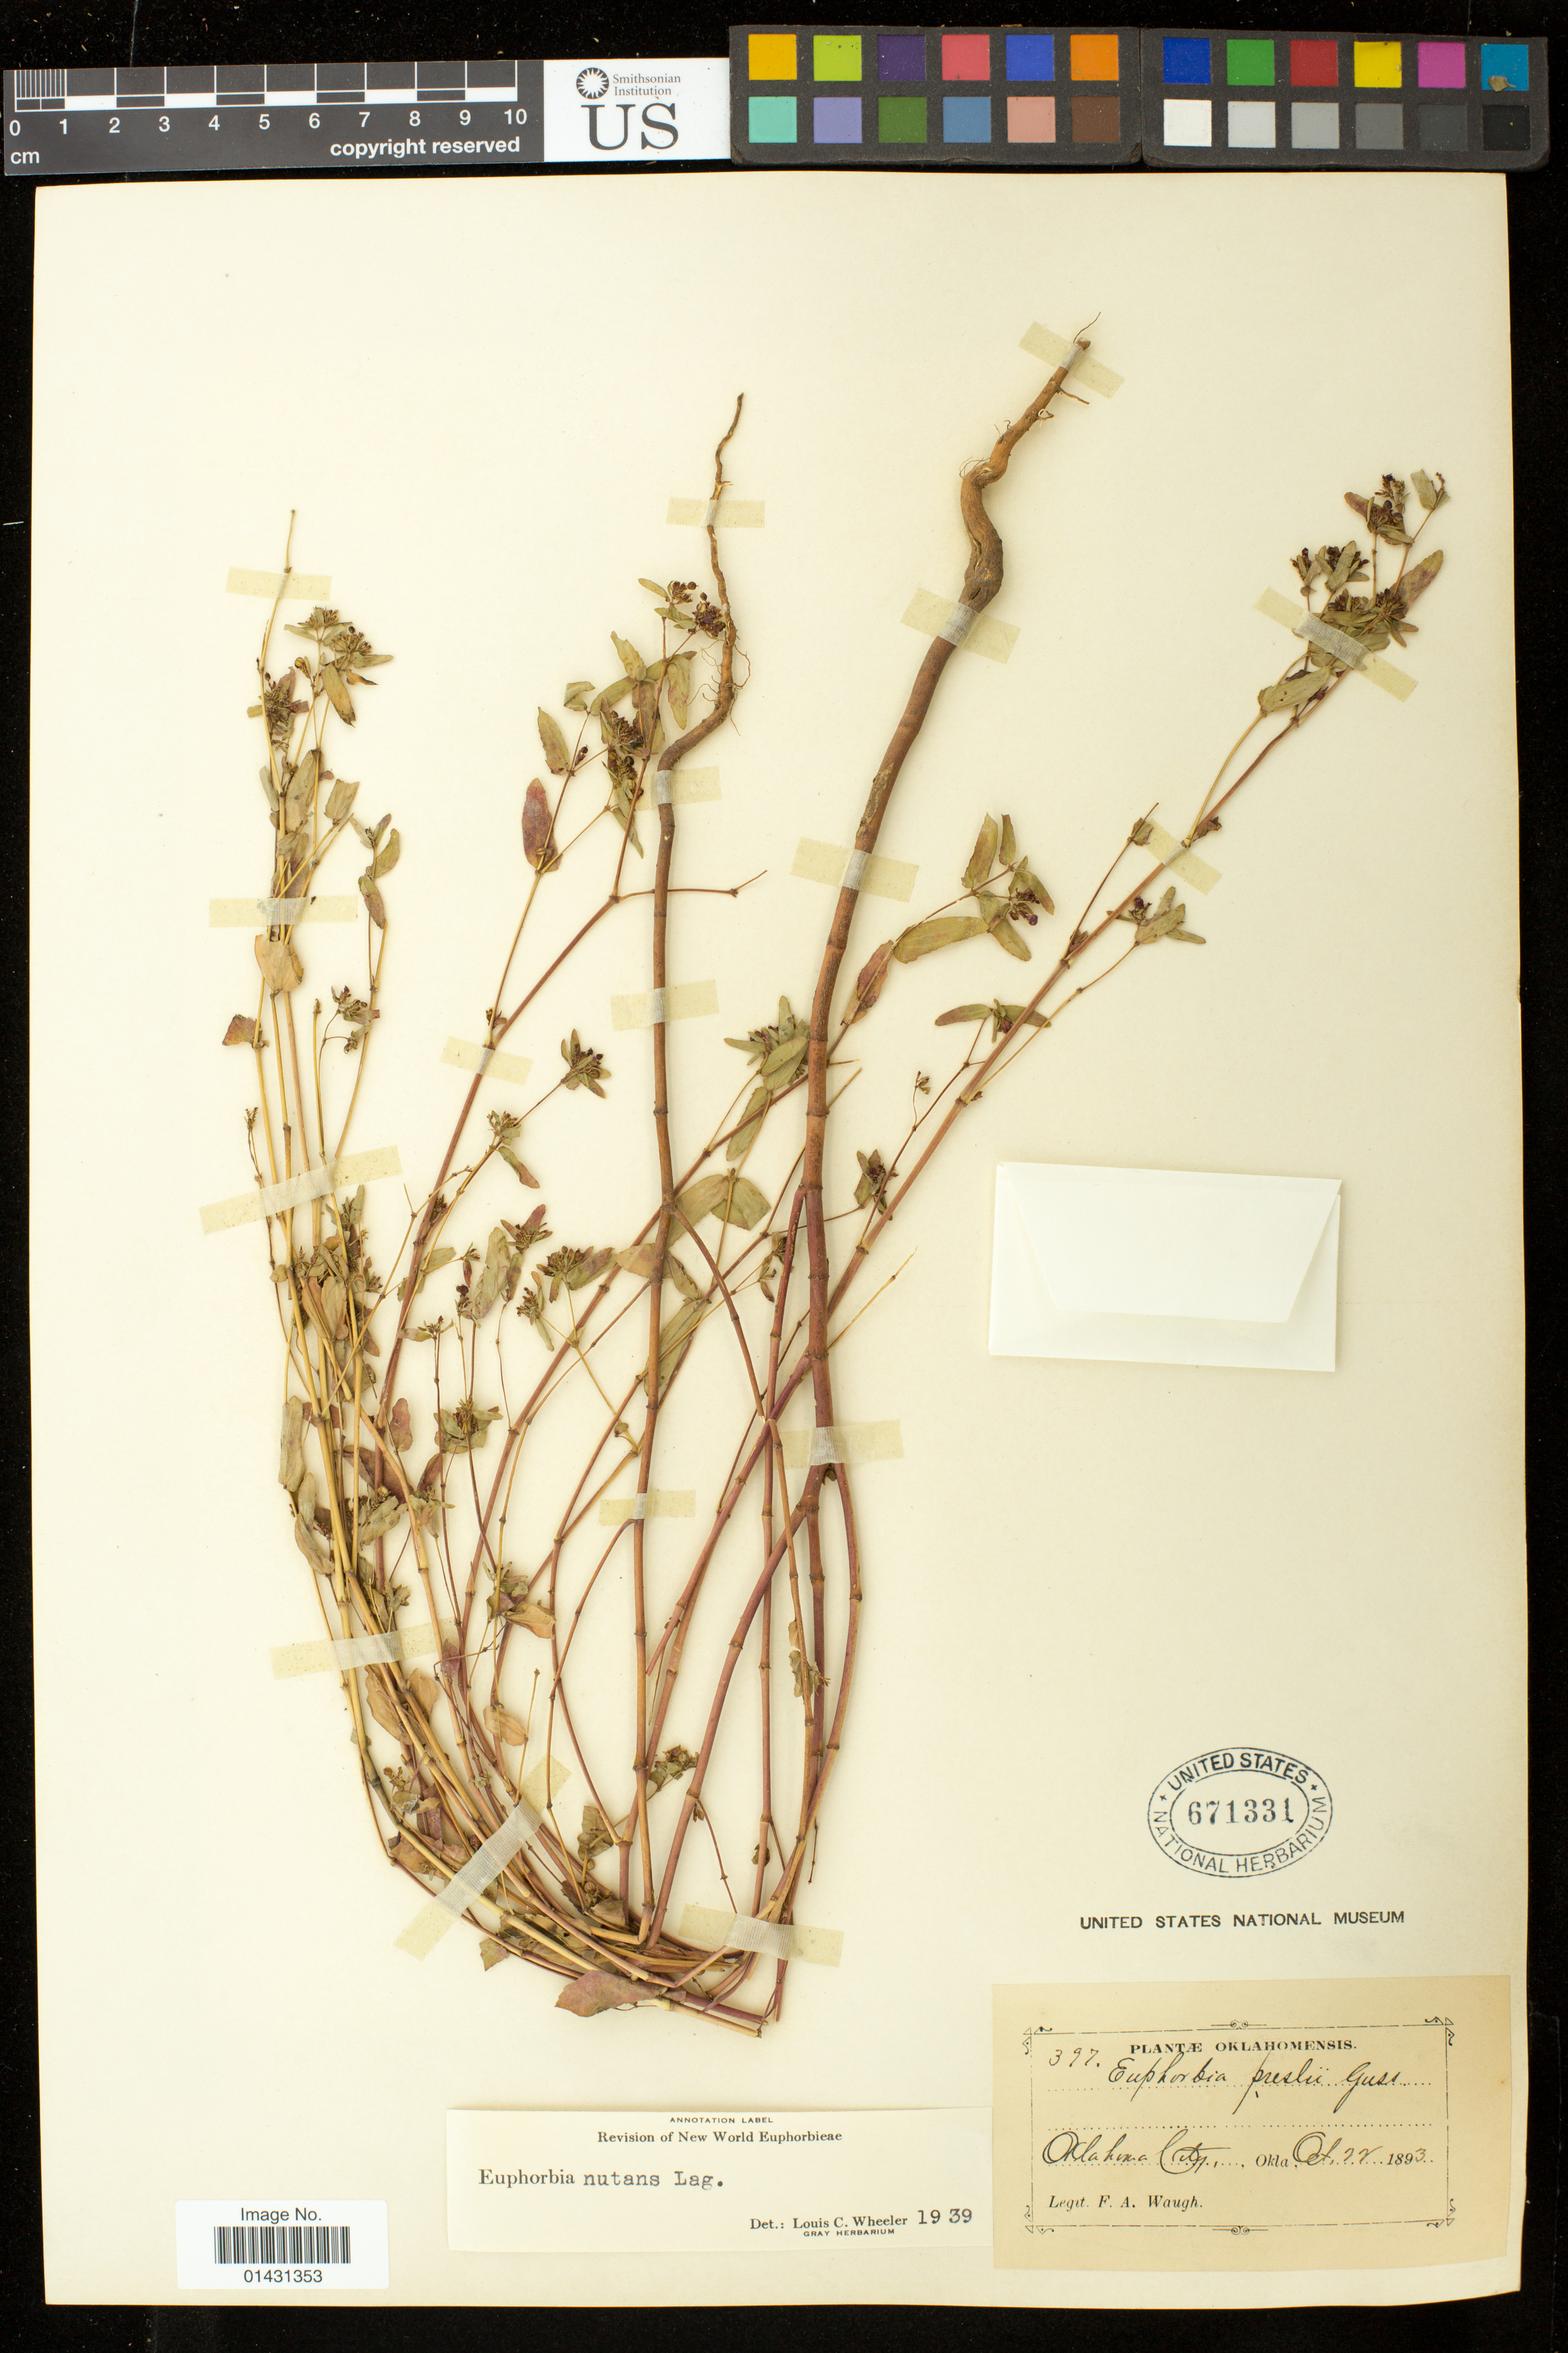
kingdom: Plantae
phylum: Tracheophyta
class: Magnoliopsida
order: Malpighiales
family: Euphorbiaceae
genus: Euphorbia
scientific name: Euphorbia maculata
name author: L.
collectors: F. Waugh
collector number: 397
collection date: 1893-10-22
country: United States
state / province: Oklahoma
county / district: Oklahoma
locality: Oklahoma City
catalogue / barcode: US 671331